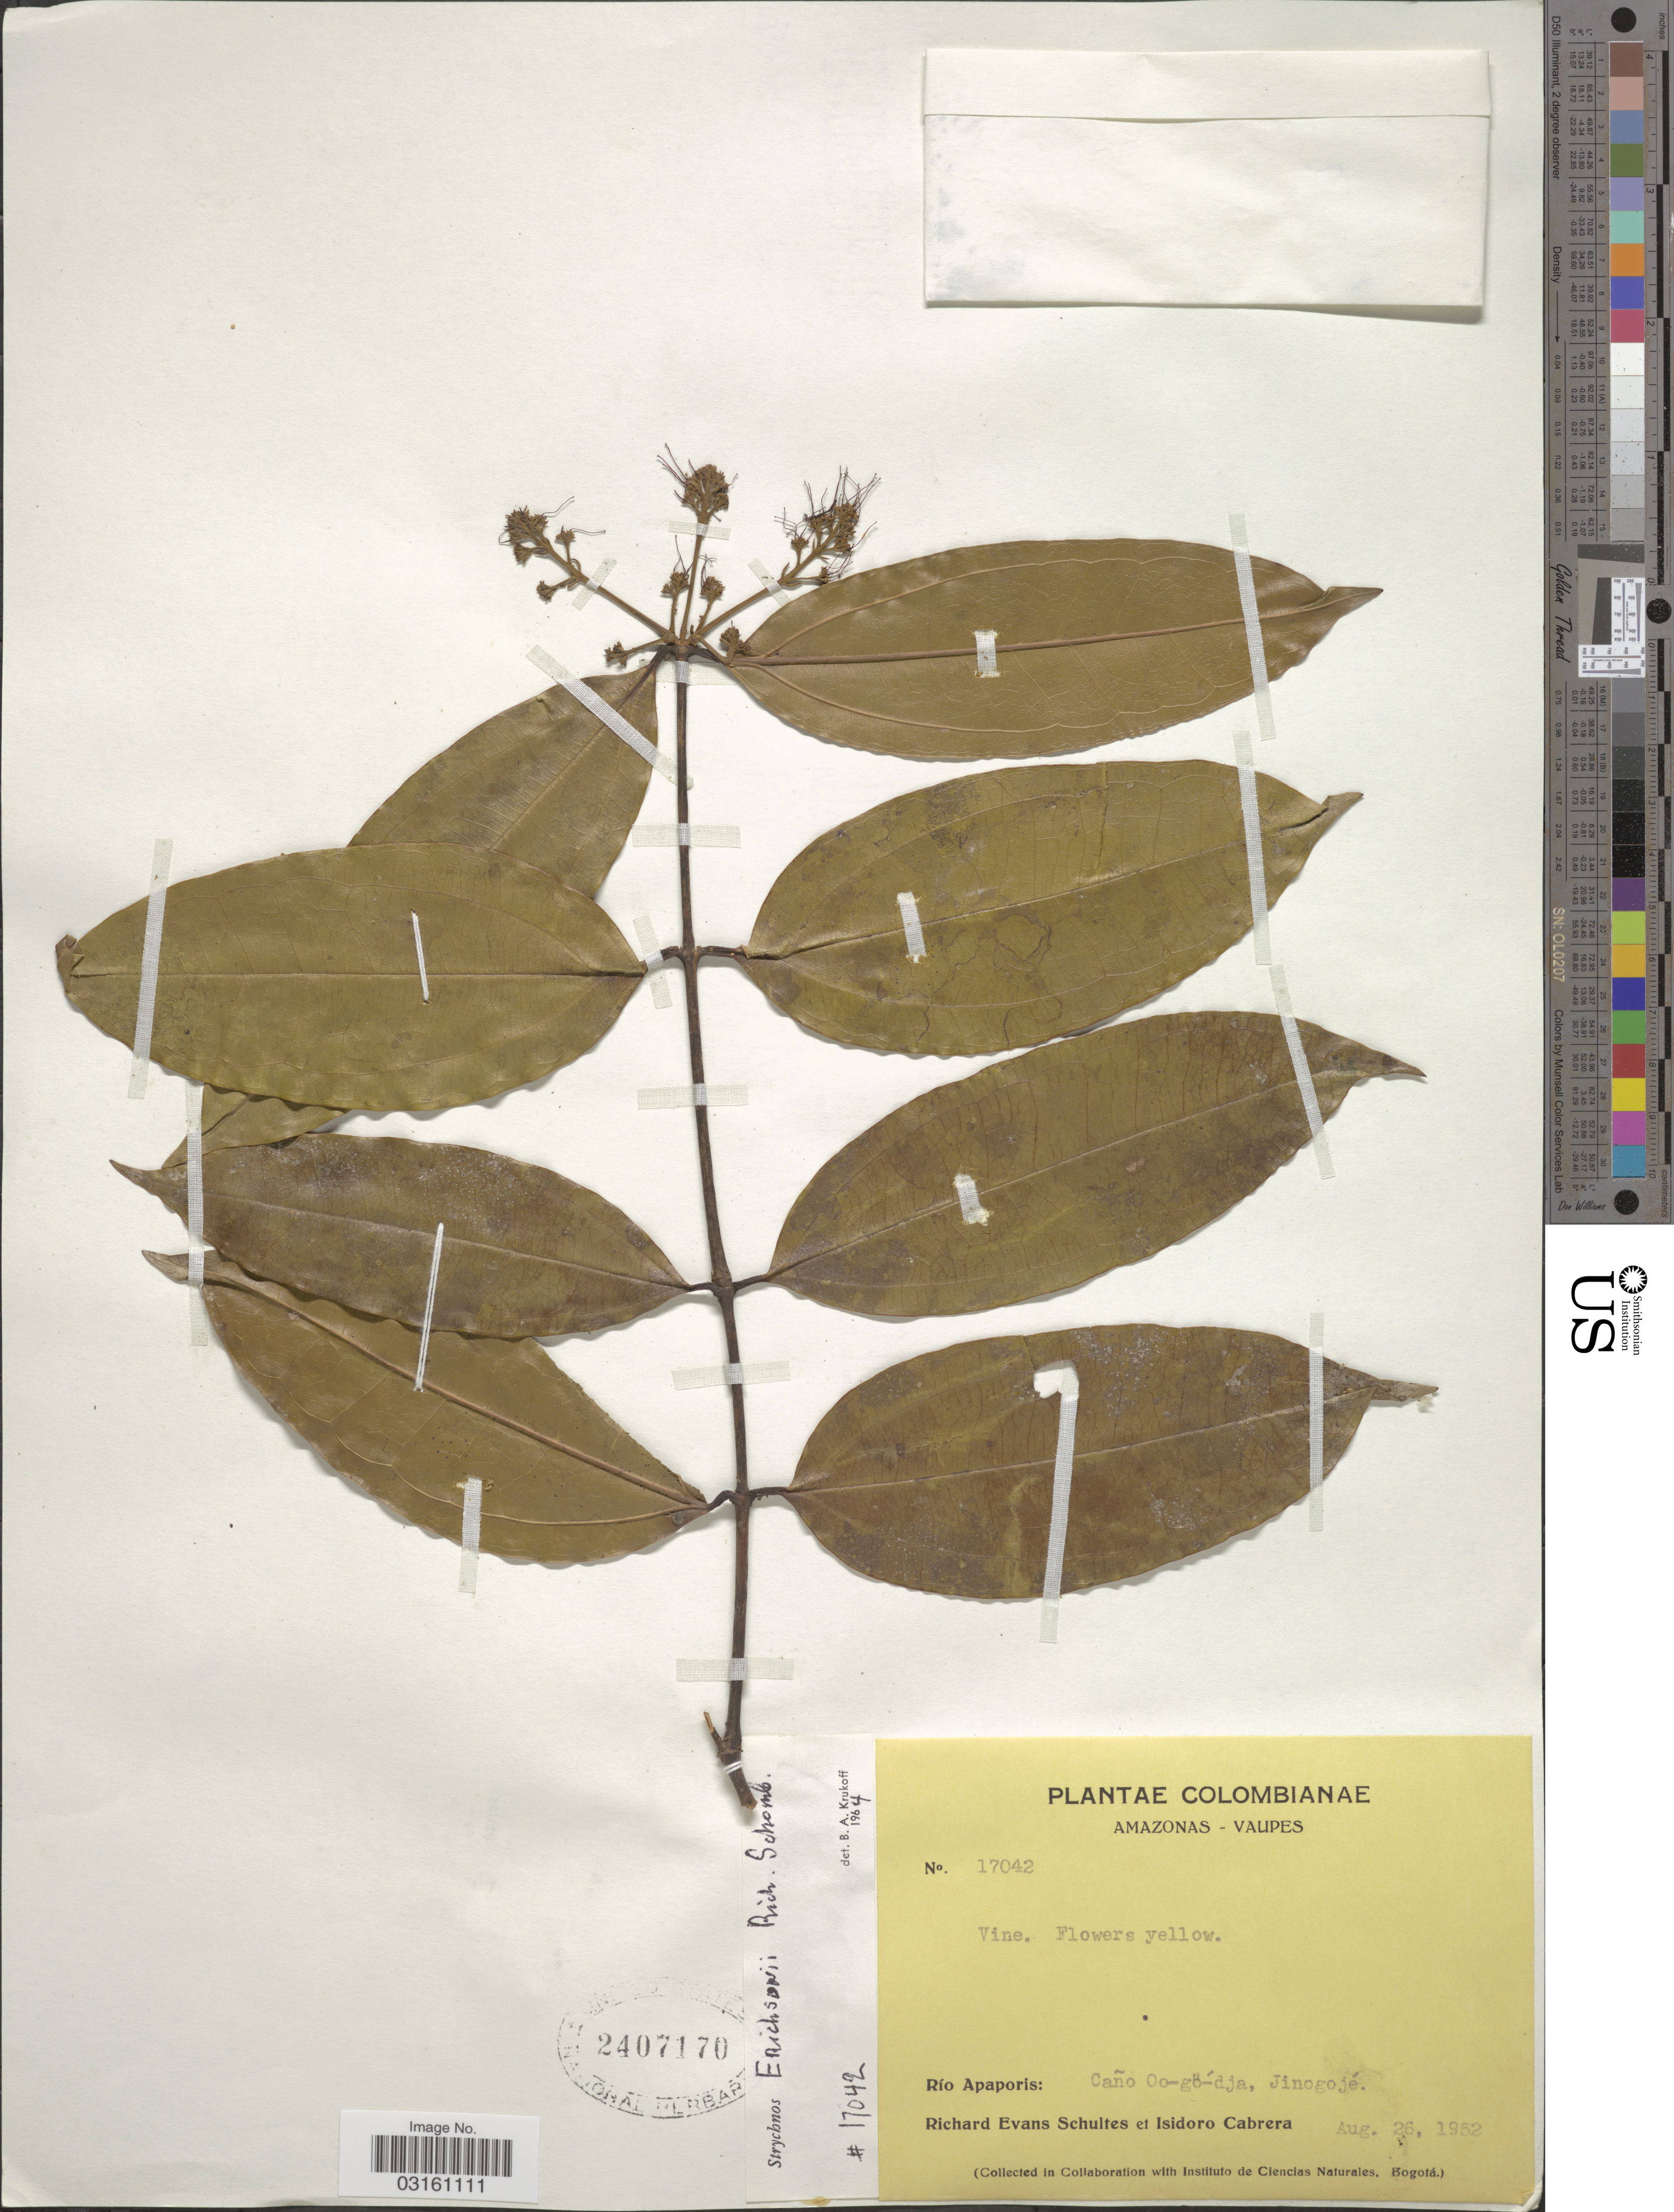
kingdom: Plantae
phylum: Tracheophyta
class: Magnoliopsida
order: Gentianales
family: Loganiaceae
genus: Strychnos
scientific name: Strychnos erichsonii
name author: R.H. Schomb. ex Progel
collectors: R. E. Schultes & I. Cabrera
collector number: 17042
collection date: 1952-08-26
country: Colombia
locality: Amazonas - Vaupes. Río Apaporis: Caño Oo-gö'-dja, Jinogojé.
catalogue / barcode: US 2407170